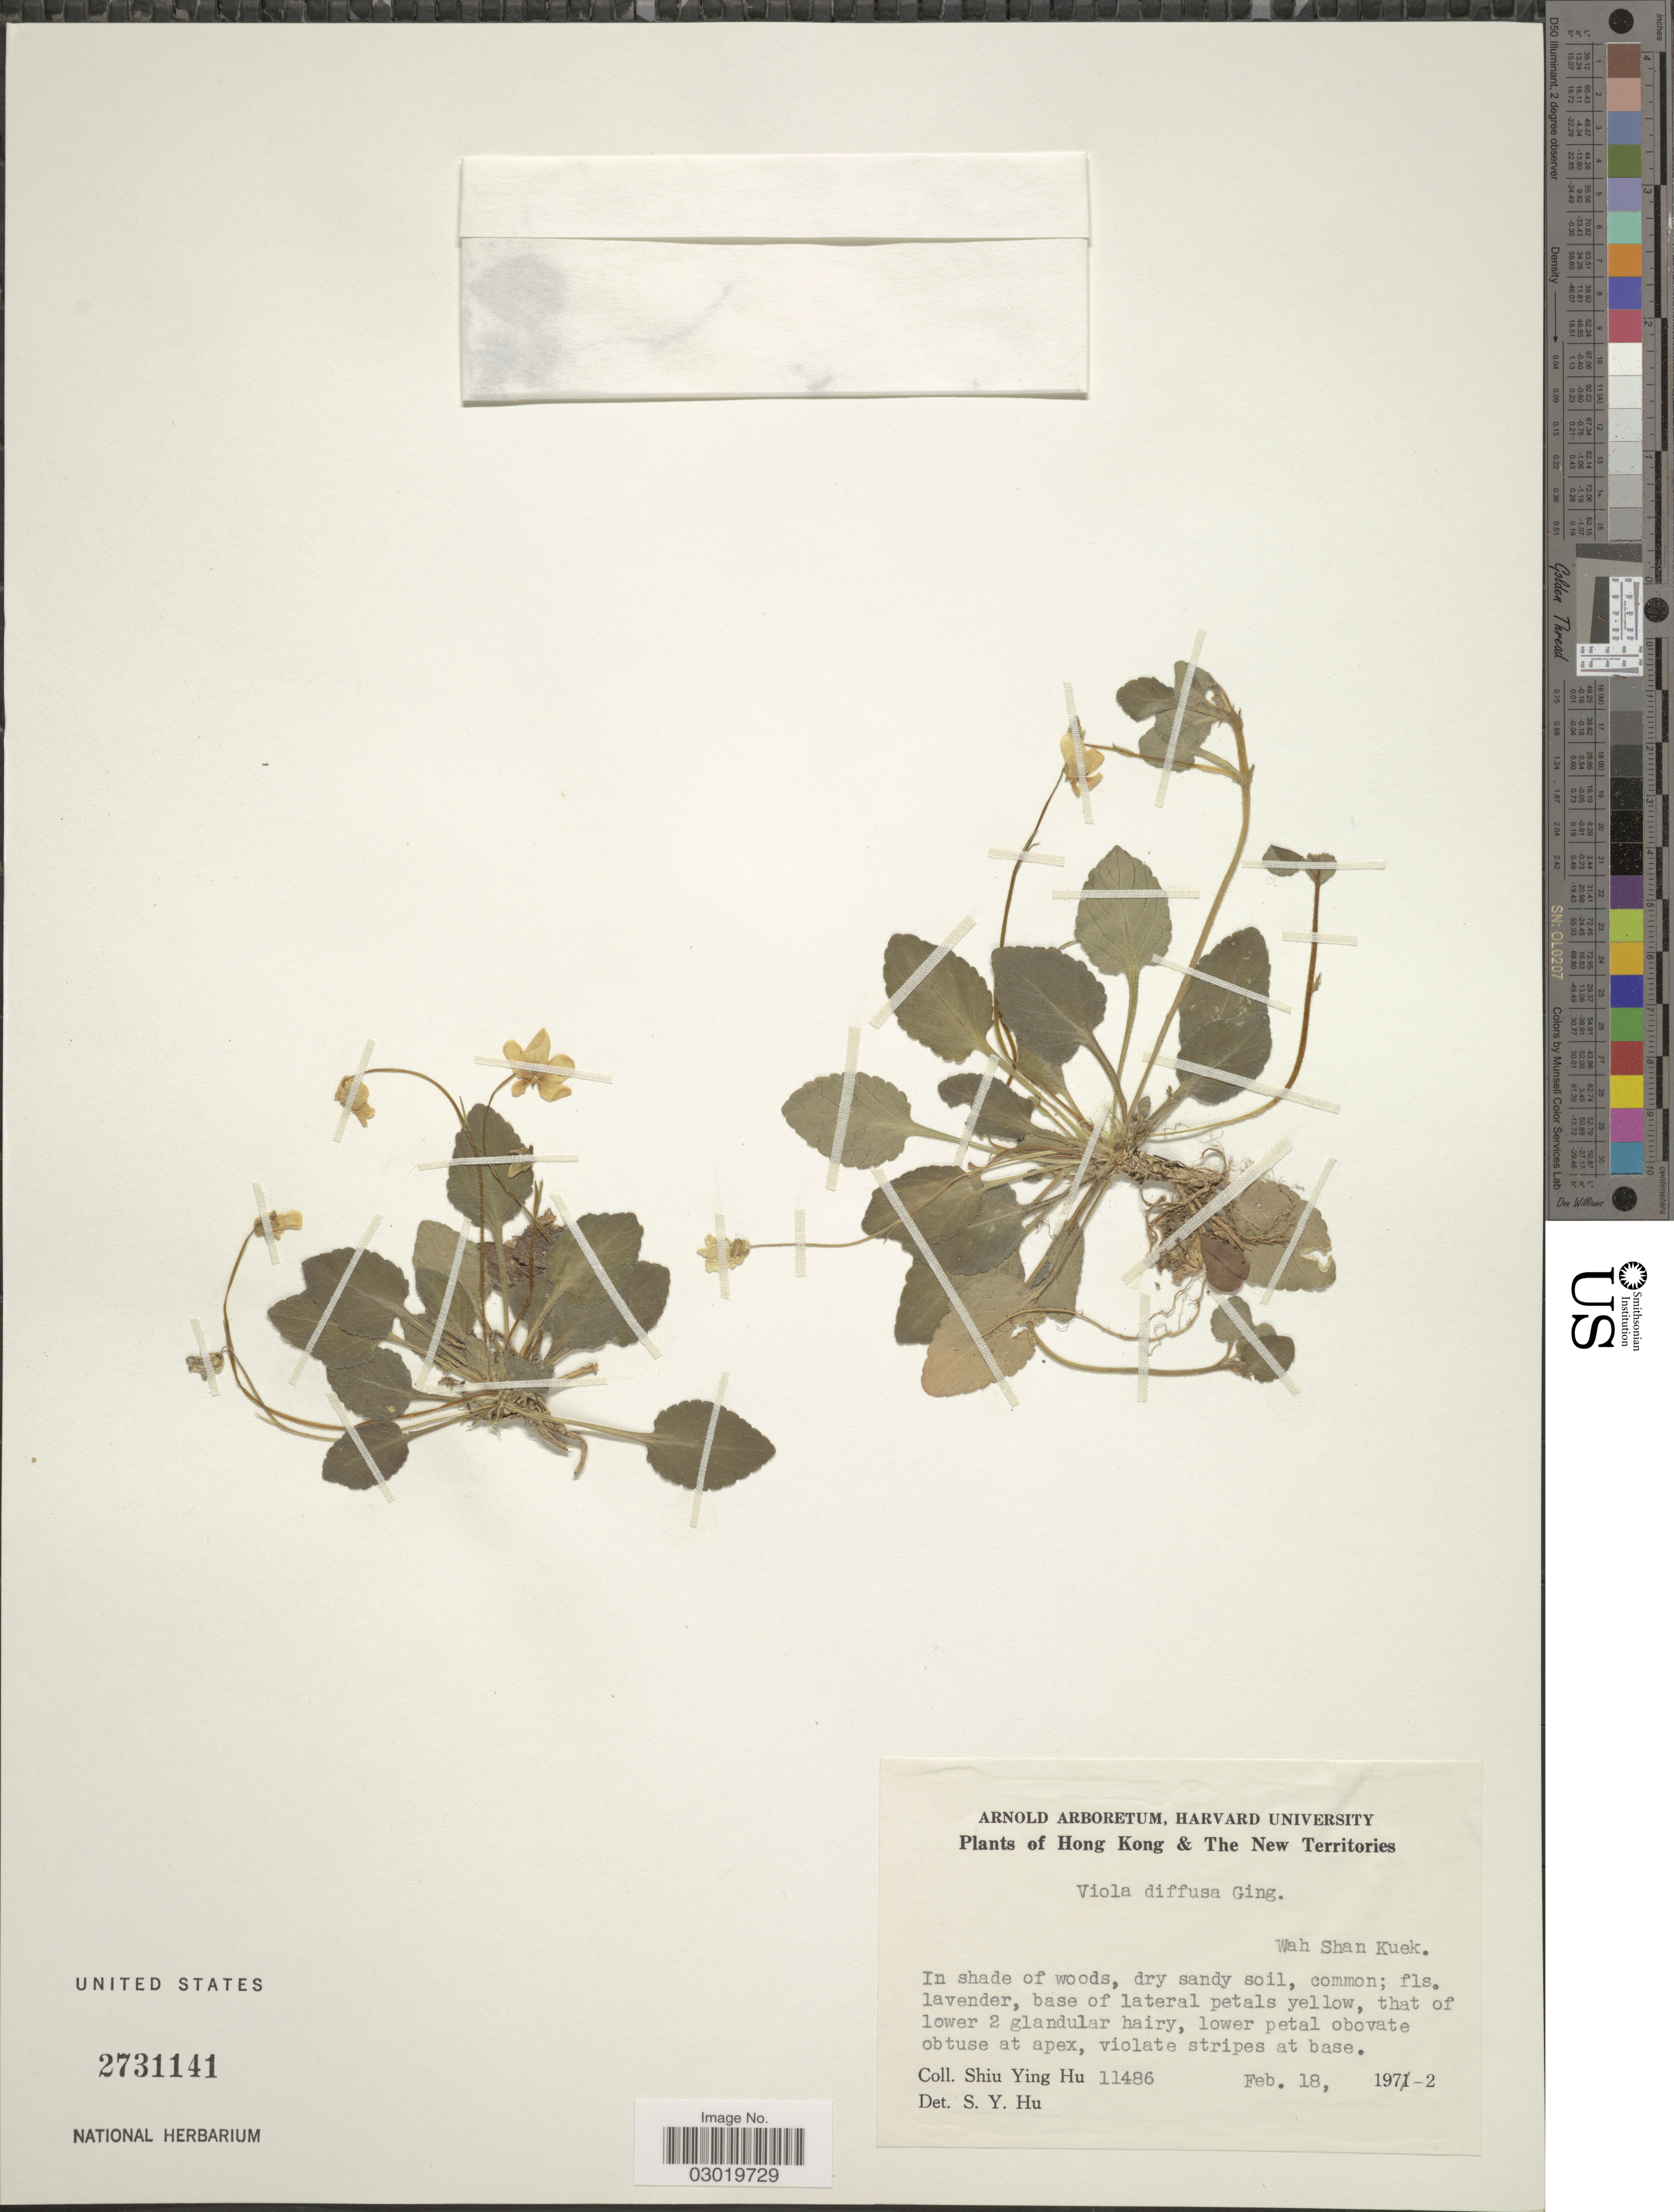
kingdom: Plantae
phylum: Tracheophyta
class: Magnoliopsida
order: Malpighiales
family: Violaceae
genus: Viola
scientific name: Viola diffusa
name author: Ging.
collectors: S. Y. Hu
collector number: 11486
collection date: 1972-02-18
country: China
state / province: Hong Kong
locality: Hong Kong & The New Territories. Wah Shan Kuek.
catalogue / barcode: US 2731141